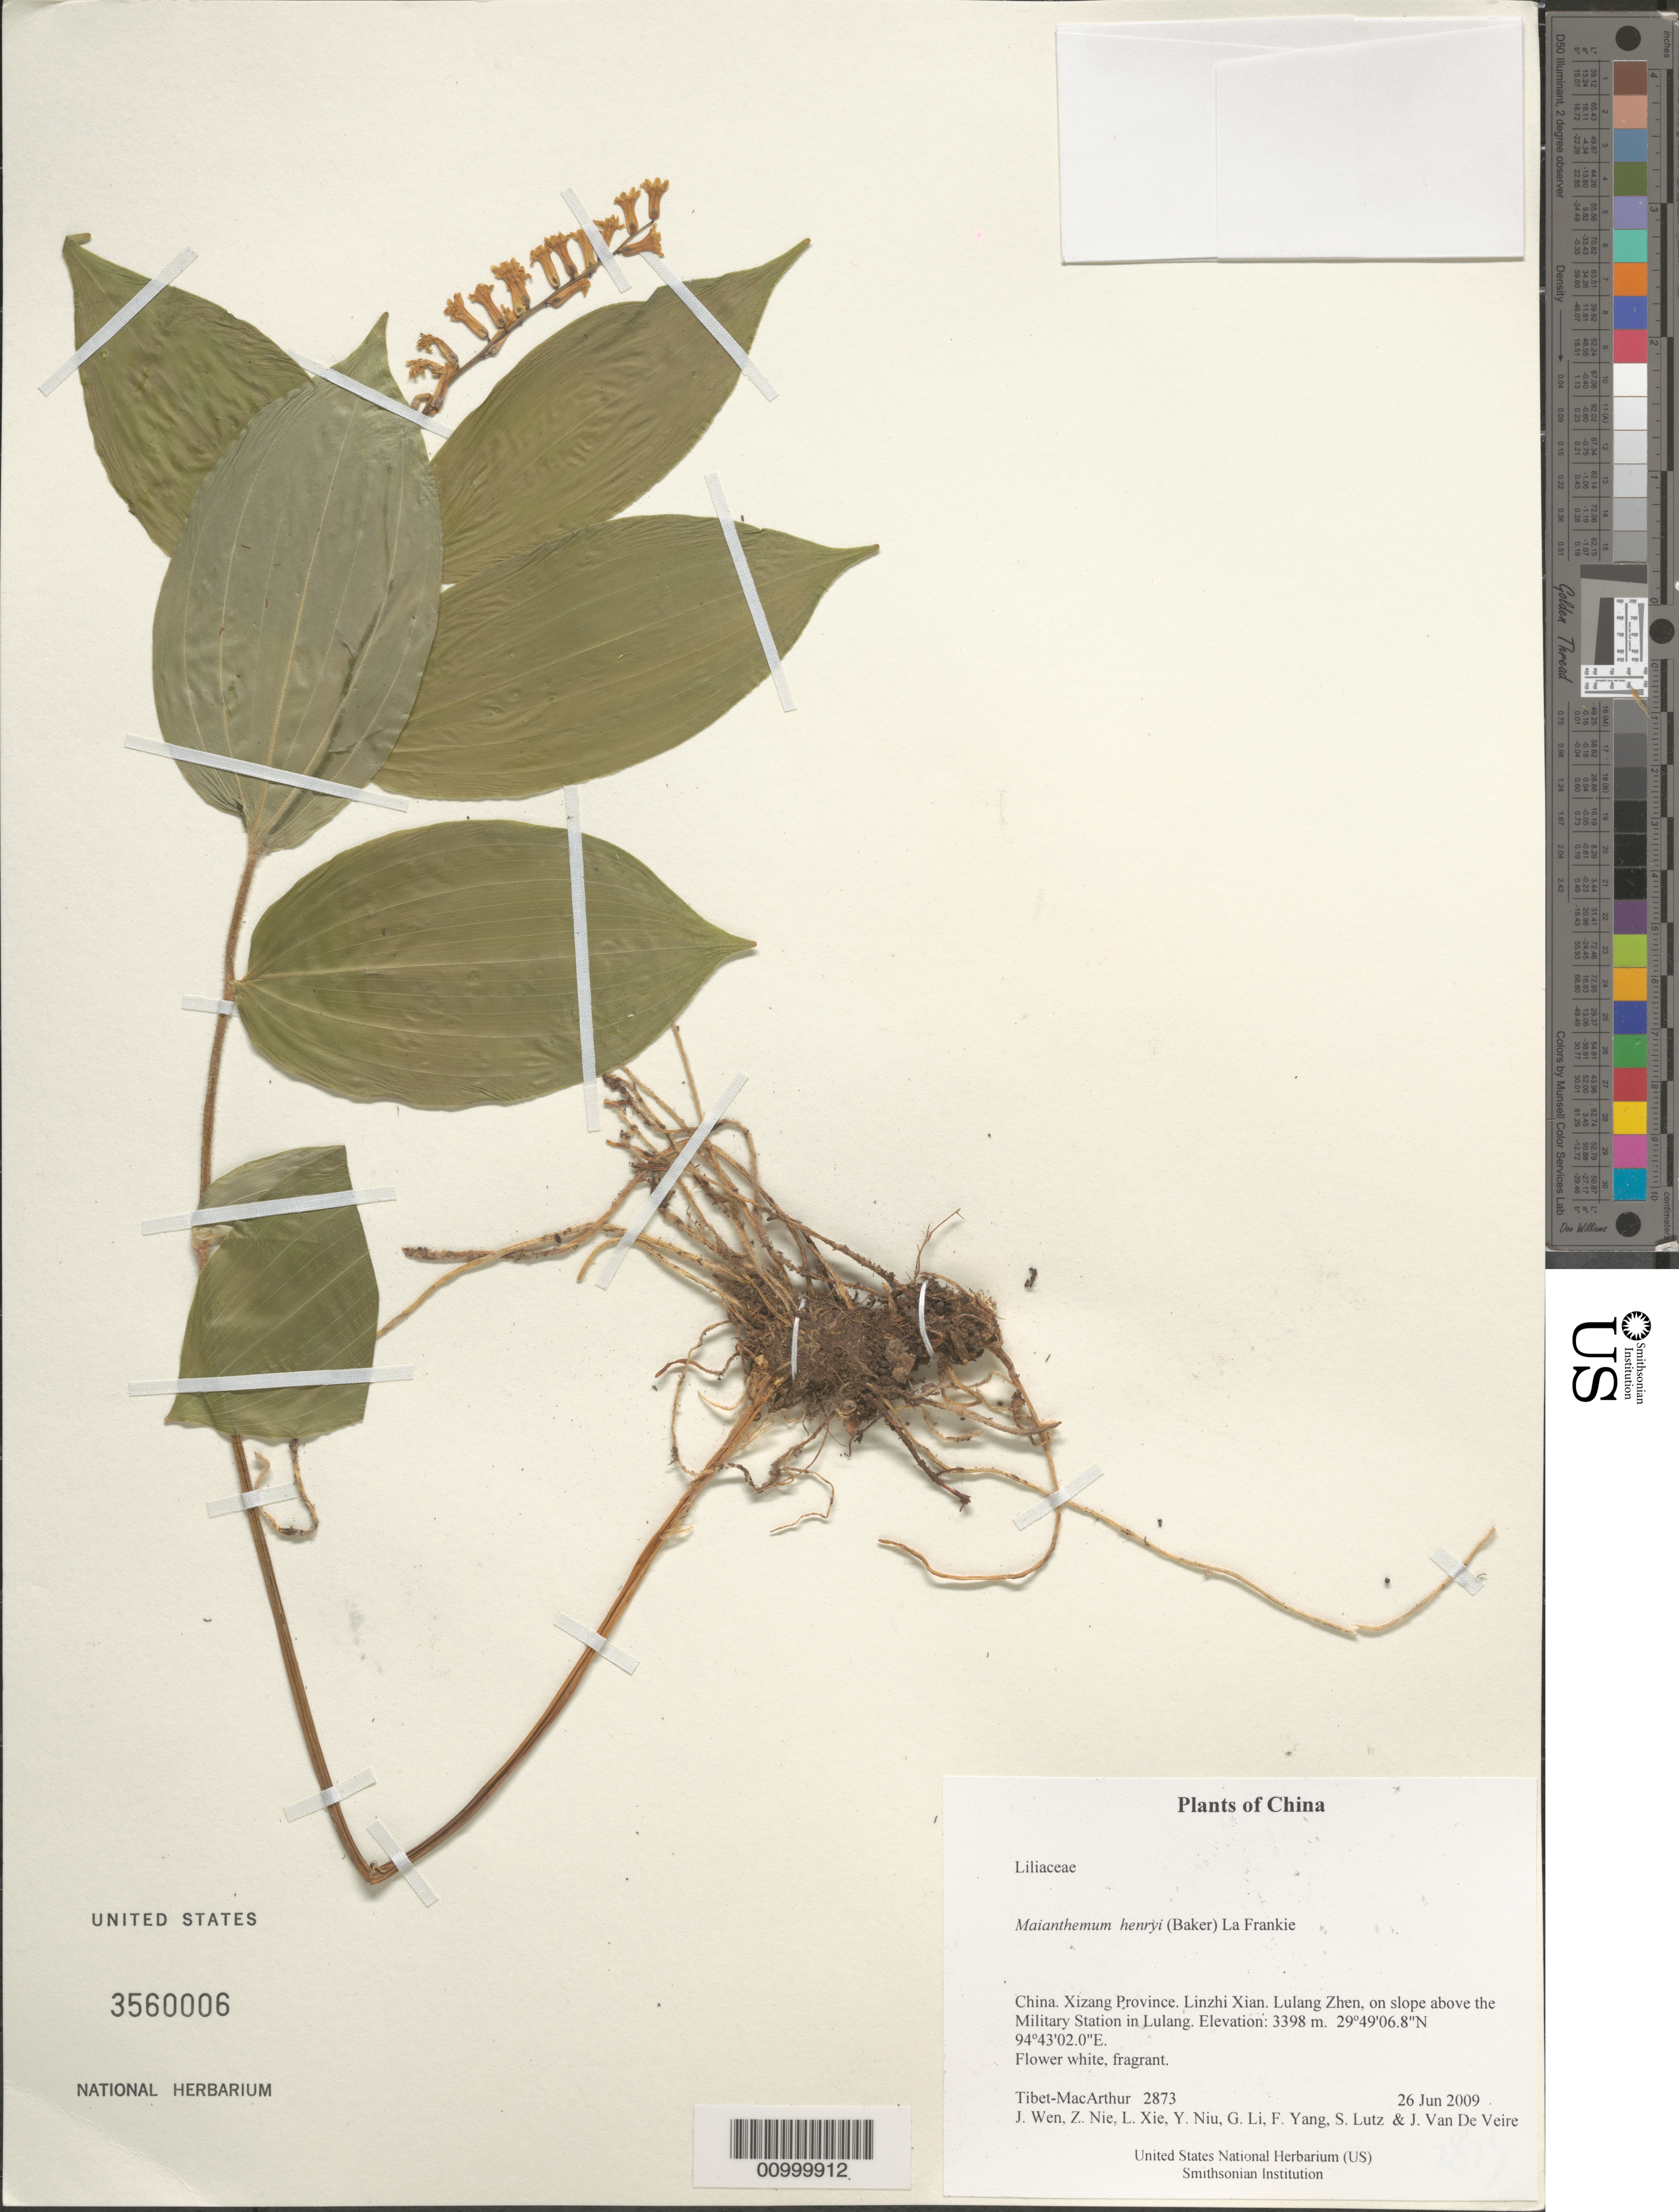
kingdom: Plantae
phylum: Tracheophyta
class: Liliopsida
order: Asparagales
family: Asparagaceae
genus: Maianthemum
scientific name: Maianthemum henryi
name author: (Baker) LaFrankie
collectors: Tibet-MacArthur, J. Wen, Z. Nie, L. Xie, Y. Niu, G. Li, F. Yang, S. Lutz & J. Van De Veire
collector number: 2873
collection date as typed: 26 Jun 2009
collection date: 2009-06-26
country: China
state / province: Xizang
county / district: Linzhi Xian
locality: Lulang Zhen, on slope above the Military Station in Lulang.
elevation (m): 3398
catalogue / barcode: US 3560006